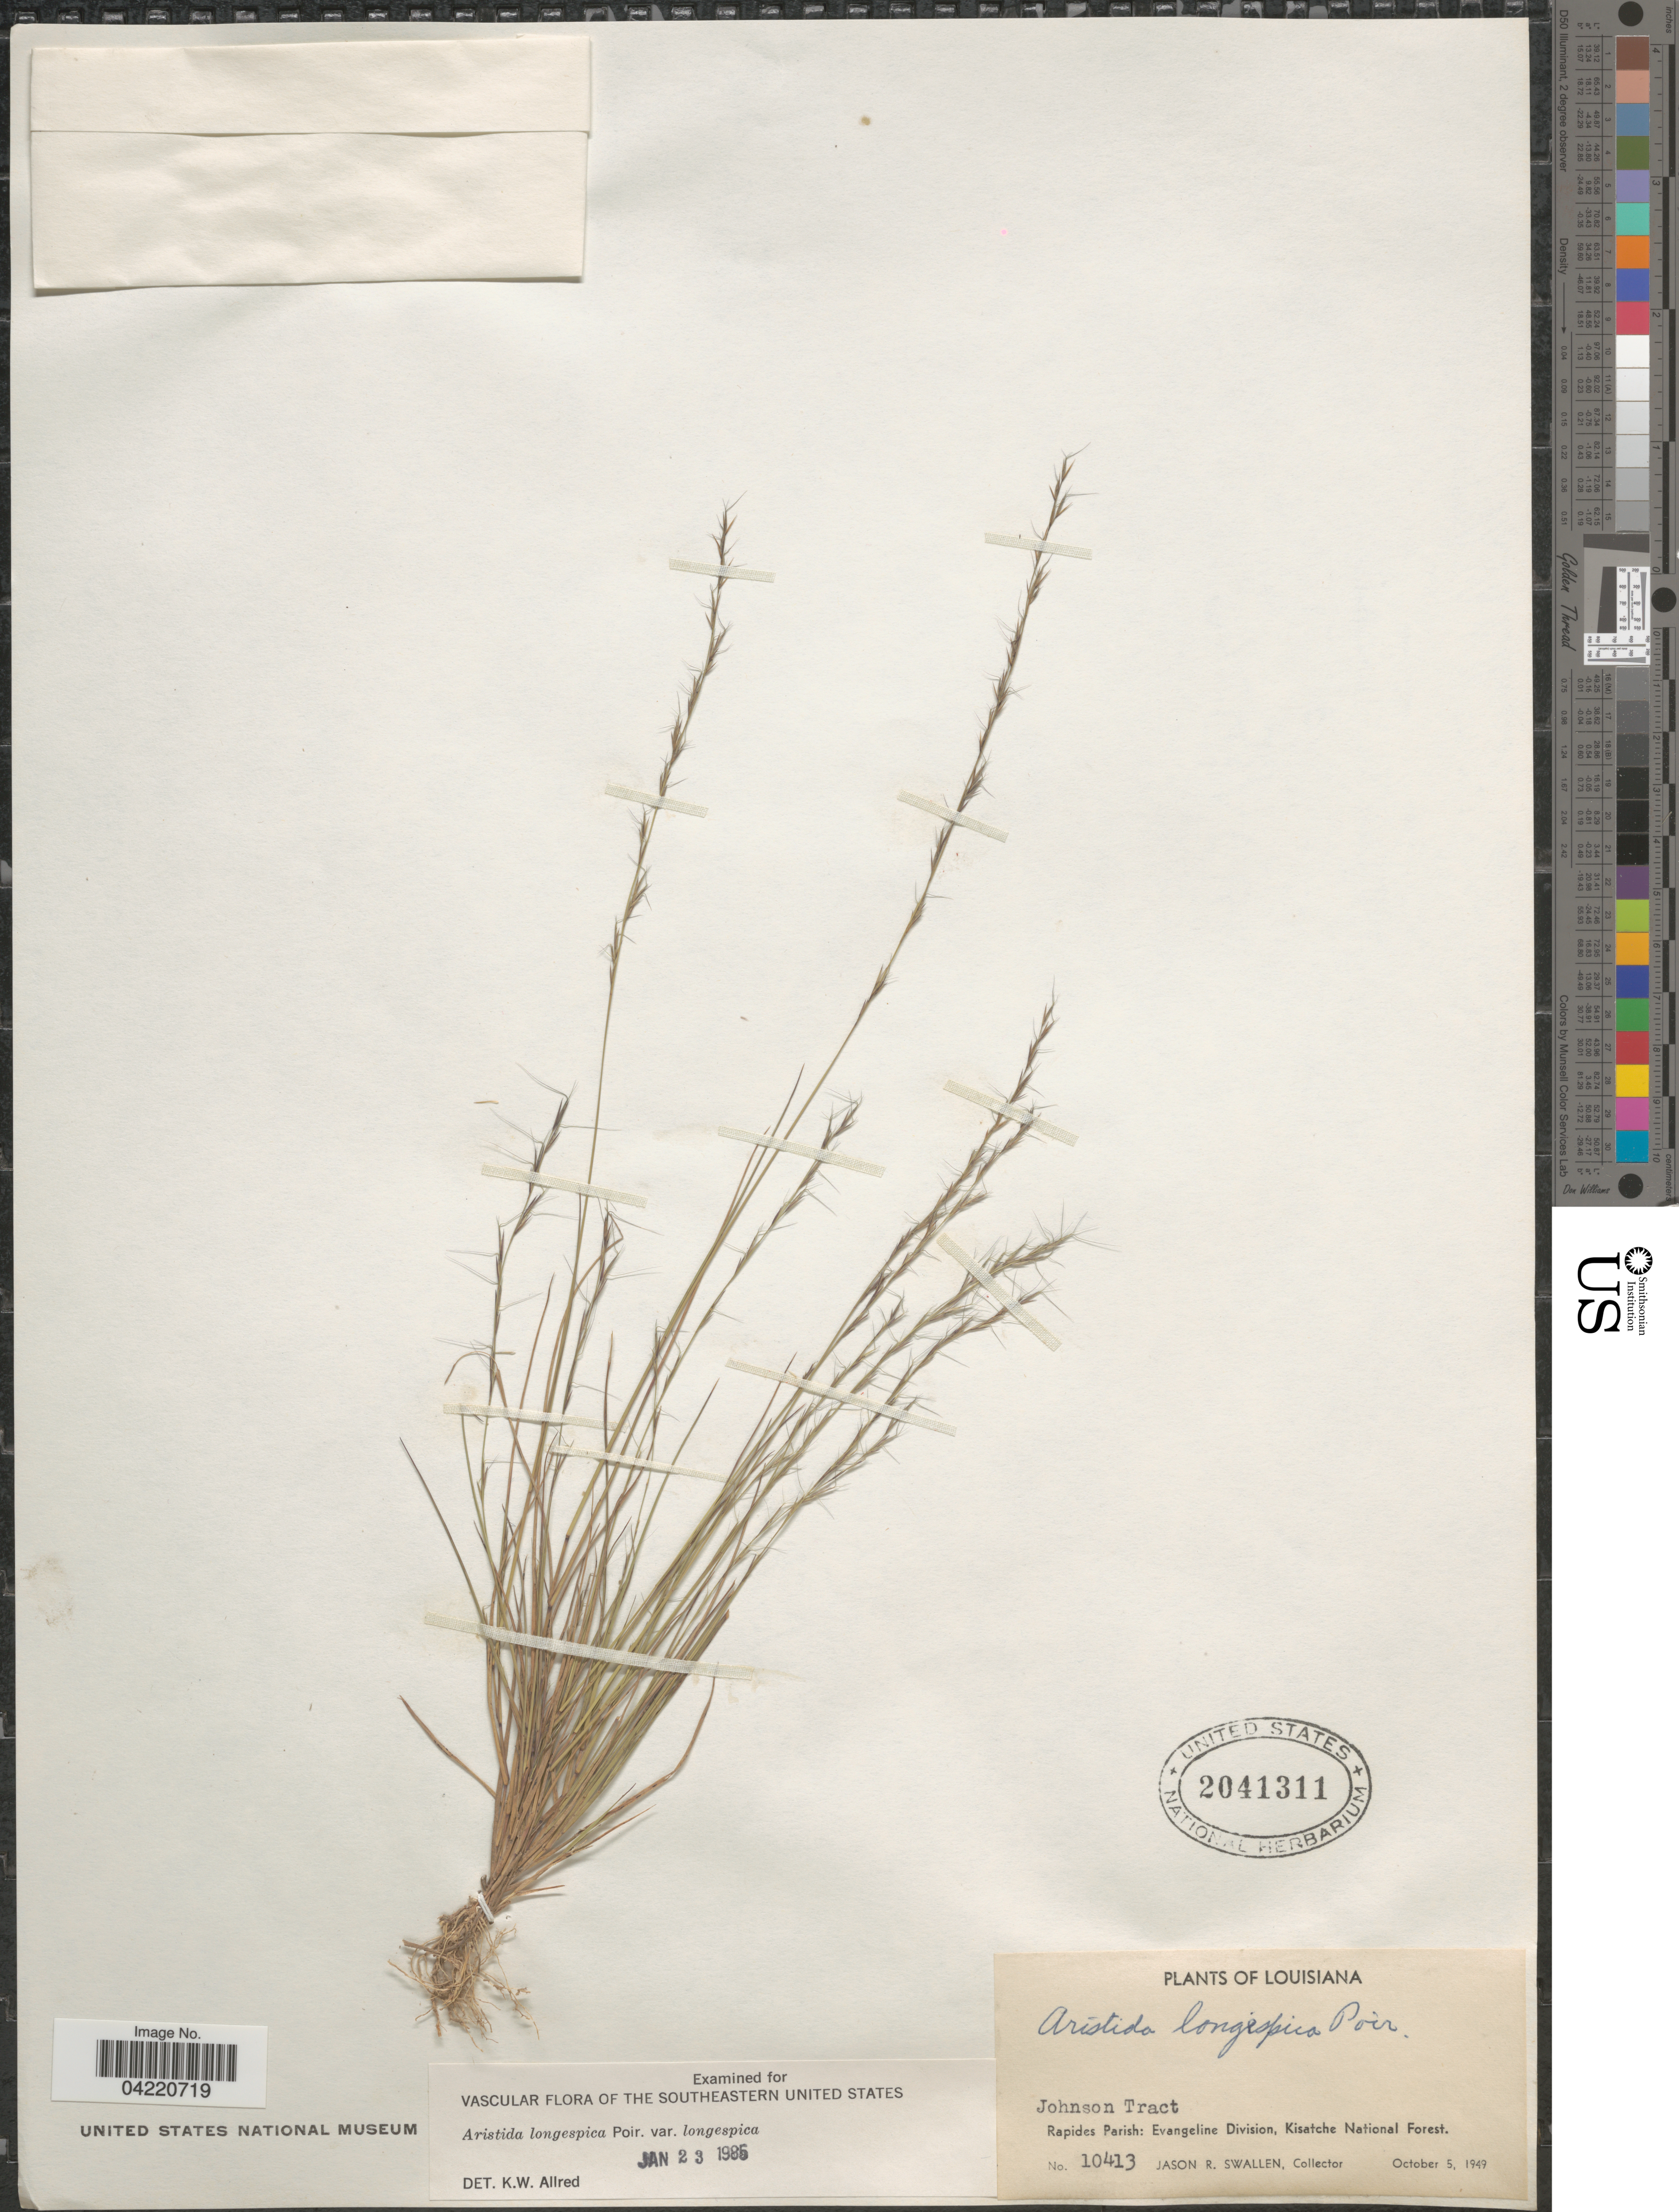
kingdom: Plantae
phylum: Tracheophyta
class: Liliopsida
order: Poales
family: Poaceae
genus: Aristida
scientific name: Aristida longespica var. longespica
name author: Poir.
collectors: J. R. Swallen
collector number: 10413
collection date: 1949-10-05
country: United States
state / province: Louisiana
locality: Johnson Tract. Rapides Parish: Evangeline Division, Kisatche National Forest.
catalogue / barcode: US 2041311